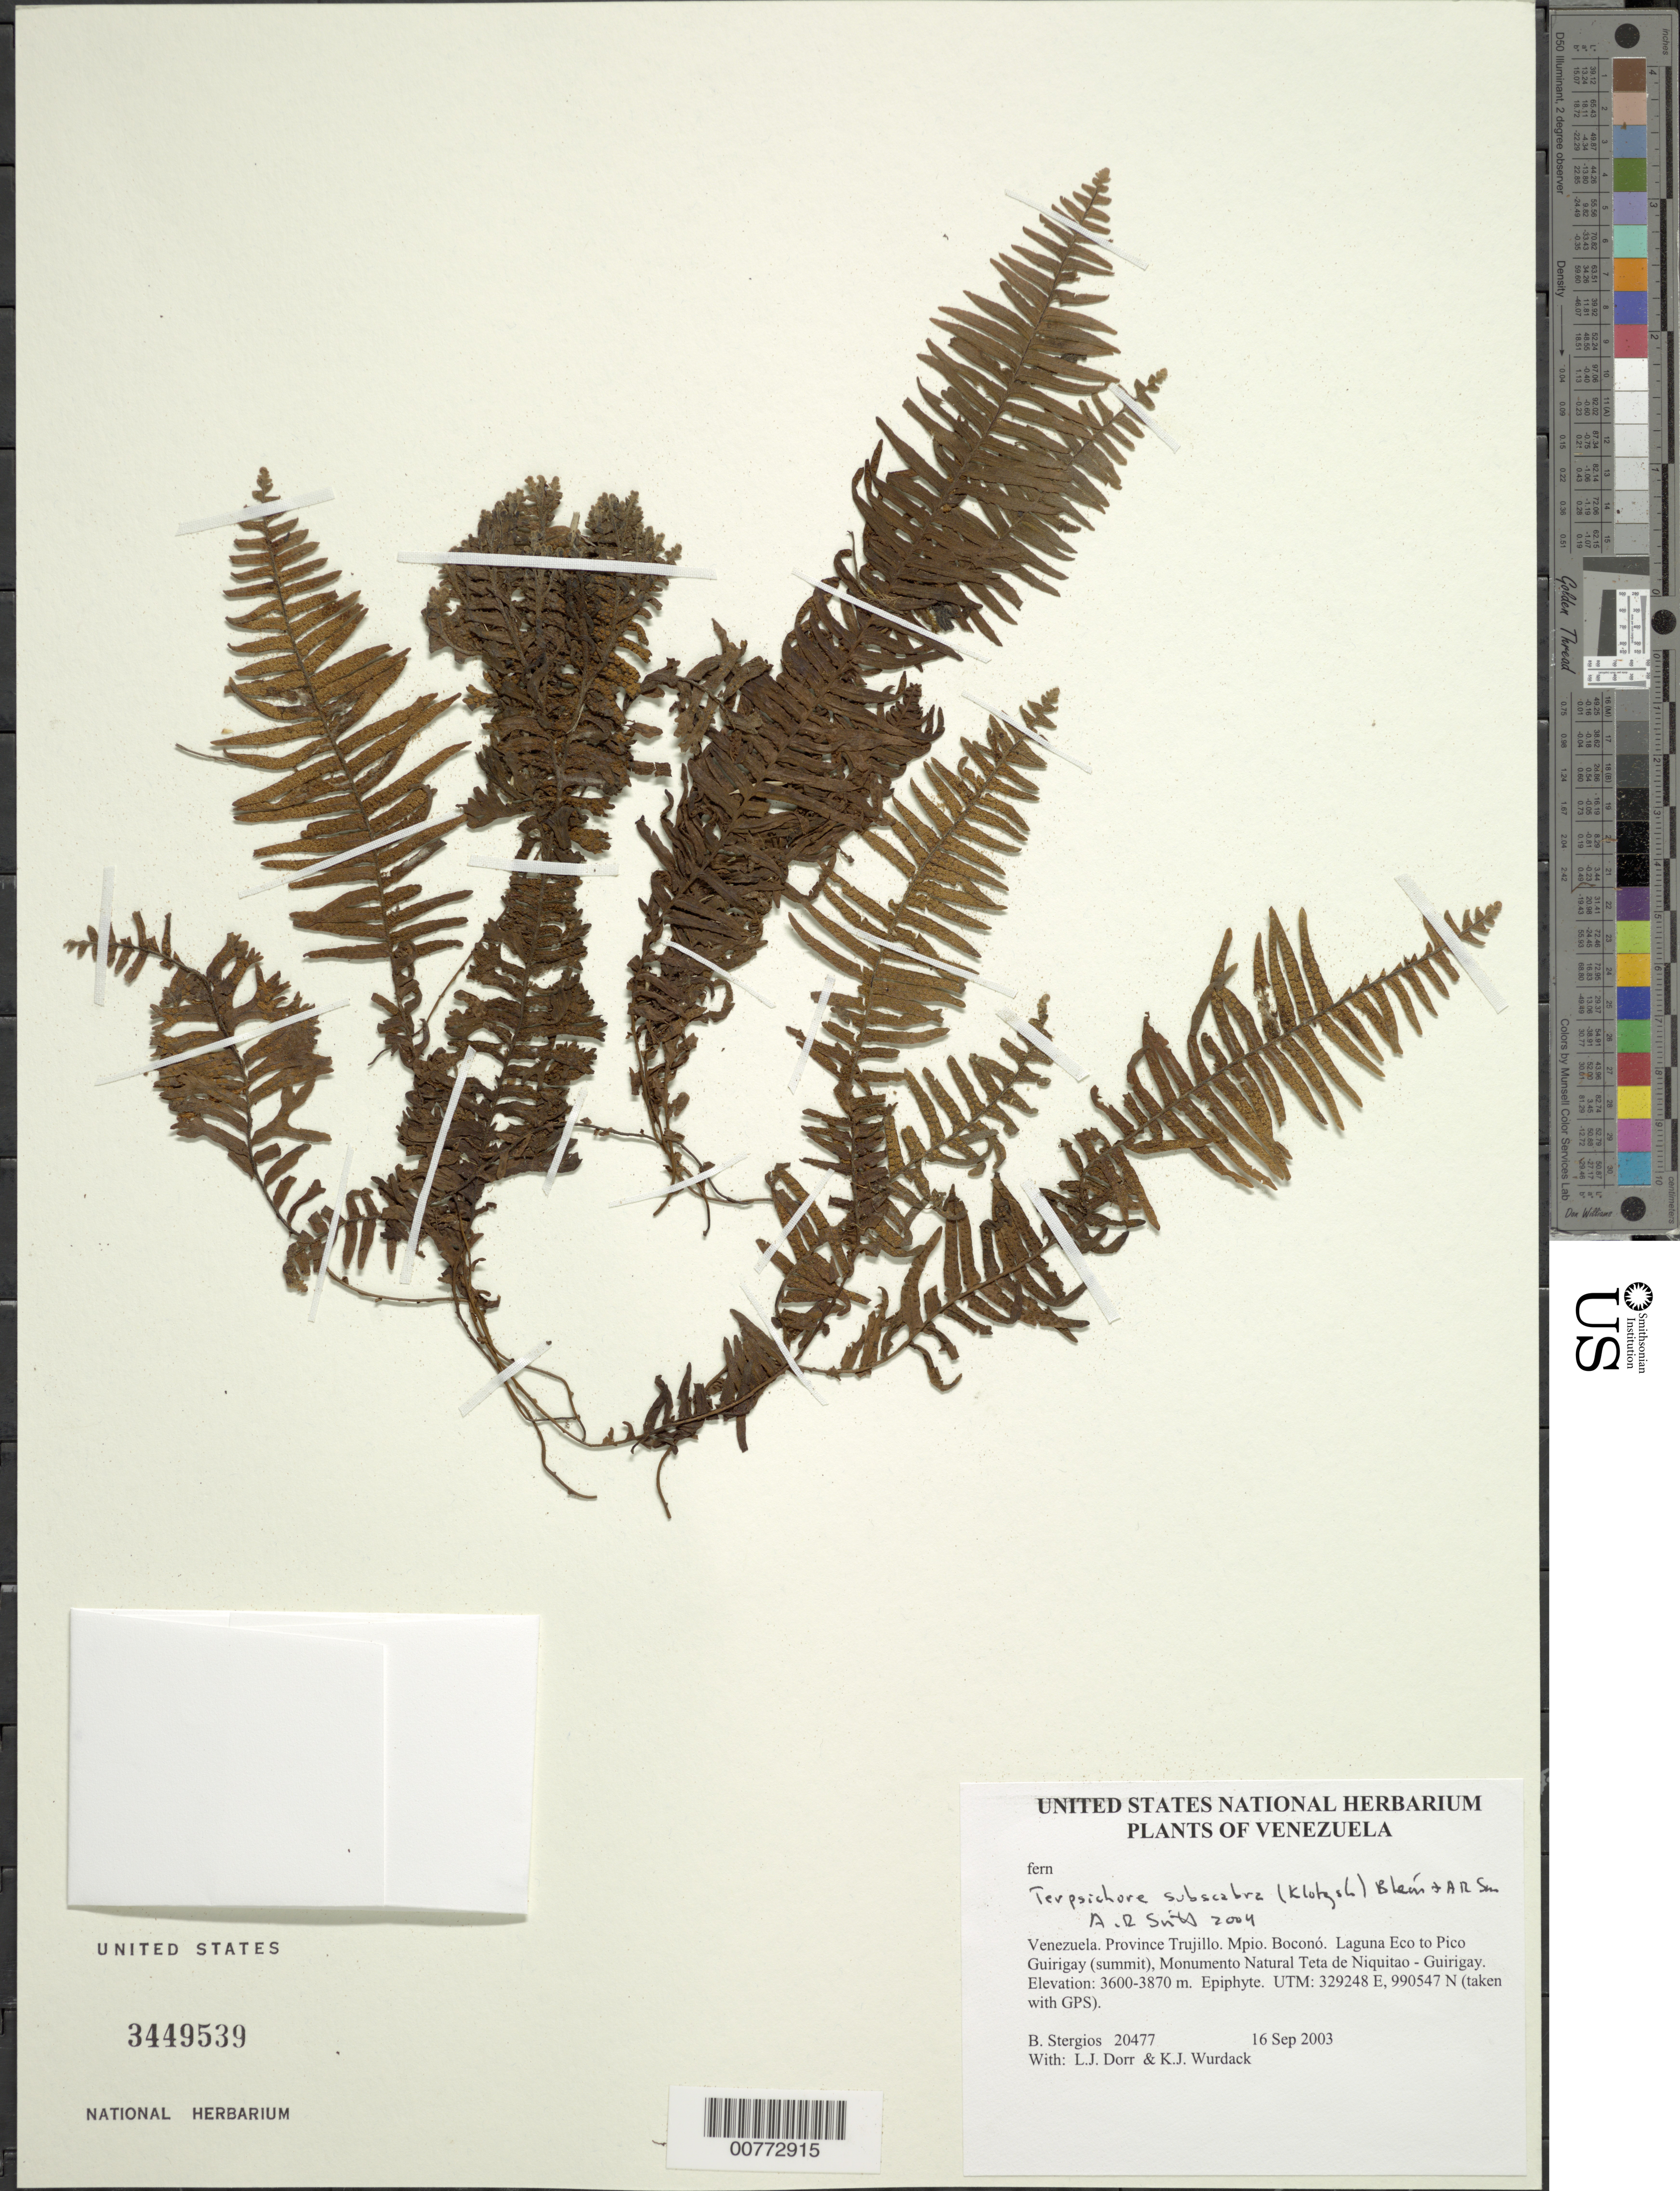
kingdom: Plantae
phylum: Tracheophyta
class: Polypodiopsida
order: Polypodiales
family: Polypodiaceae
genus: Galactodenia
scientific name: Galactodenia subscabra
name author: (Klotzsch) Sundue & Labiak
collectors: B. G. Stergios, L. J. Dorr & K. Wurdack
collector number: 20477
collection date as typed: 16 Sep 2003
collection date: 2003-09-16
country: Venezuela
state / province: Trujillo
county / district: Boconó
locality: Laguna Eco to Pico Guirigay (summit), Monumento Natural Teta de Niquitao - Guirigay.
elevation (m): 3600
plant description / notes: PORT, US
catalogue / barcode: US 3449539